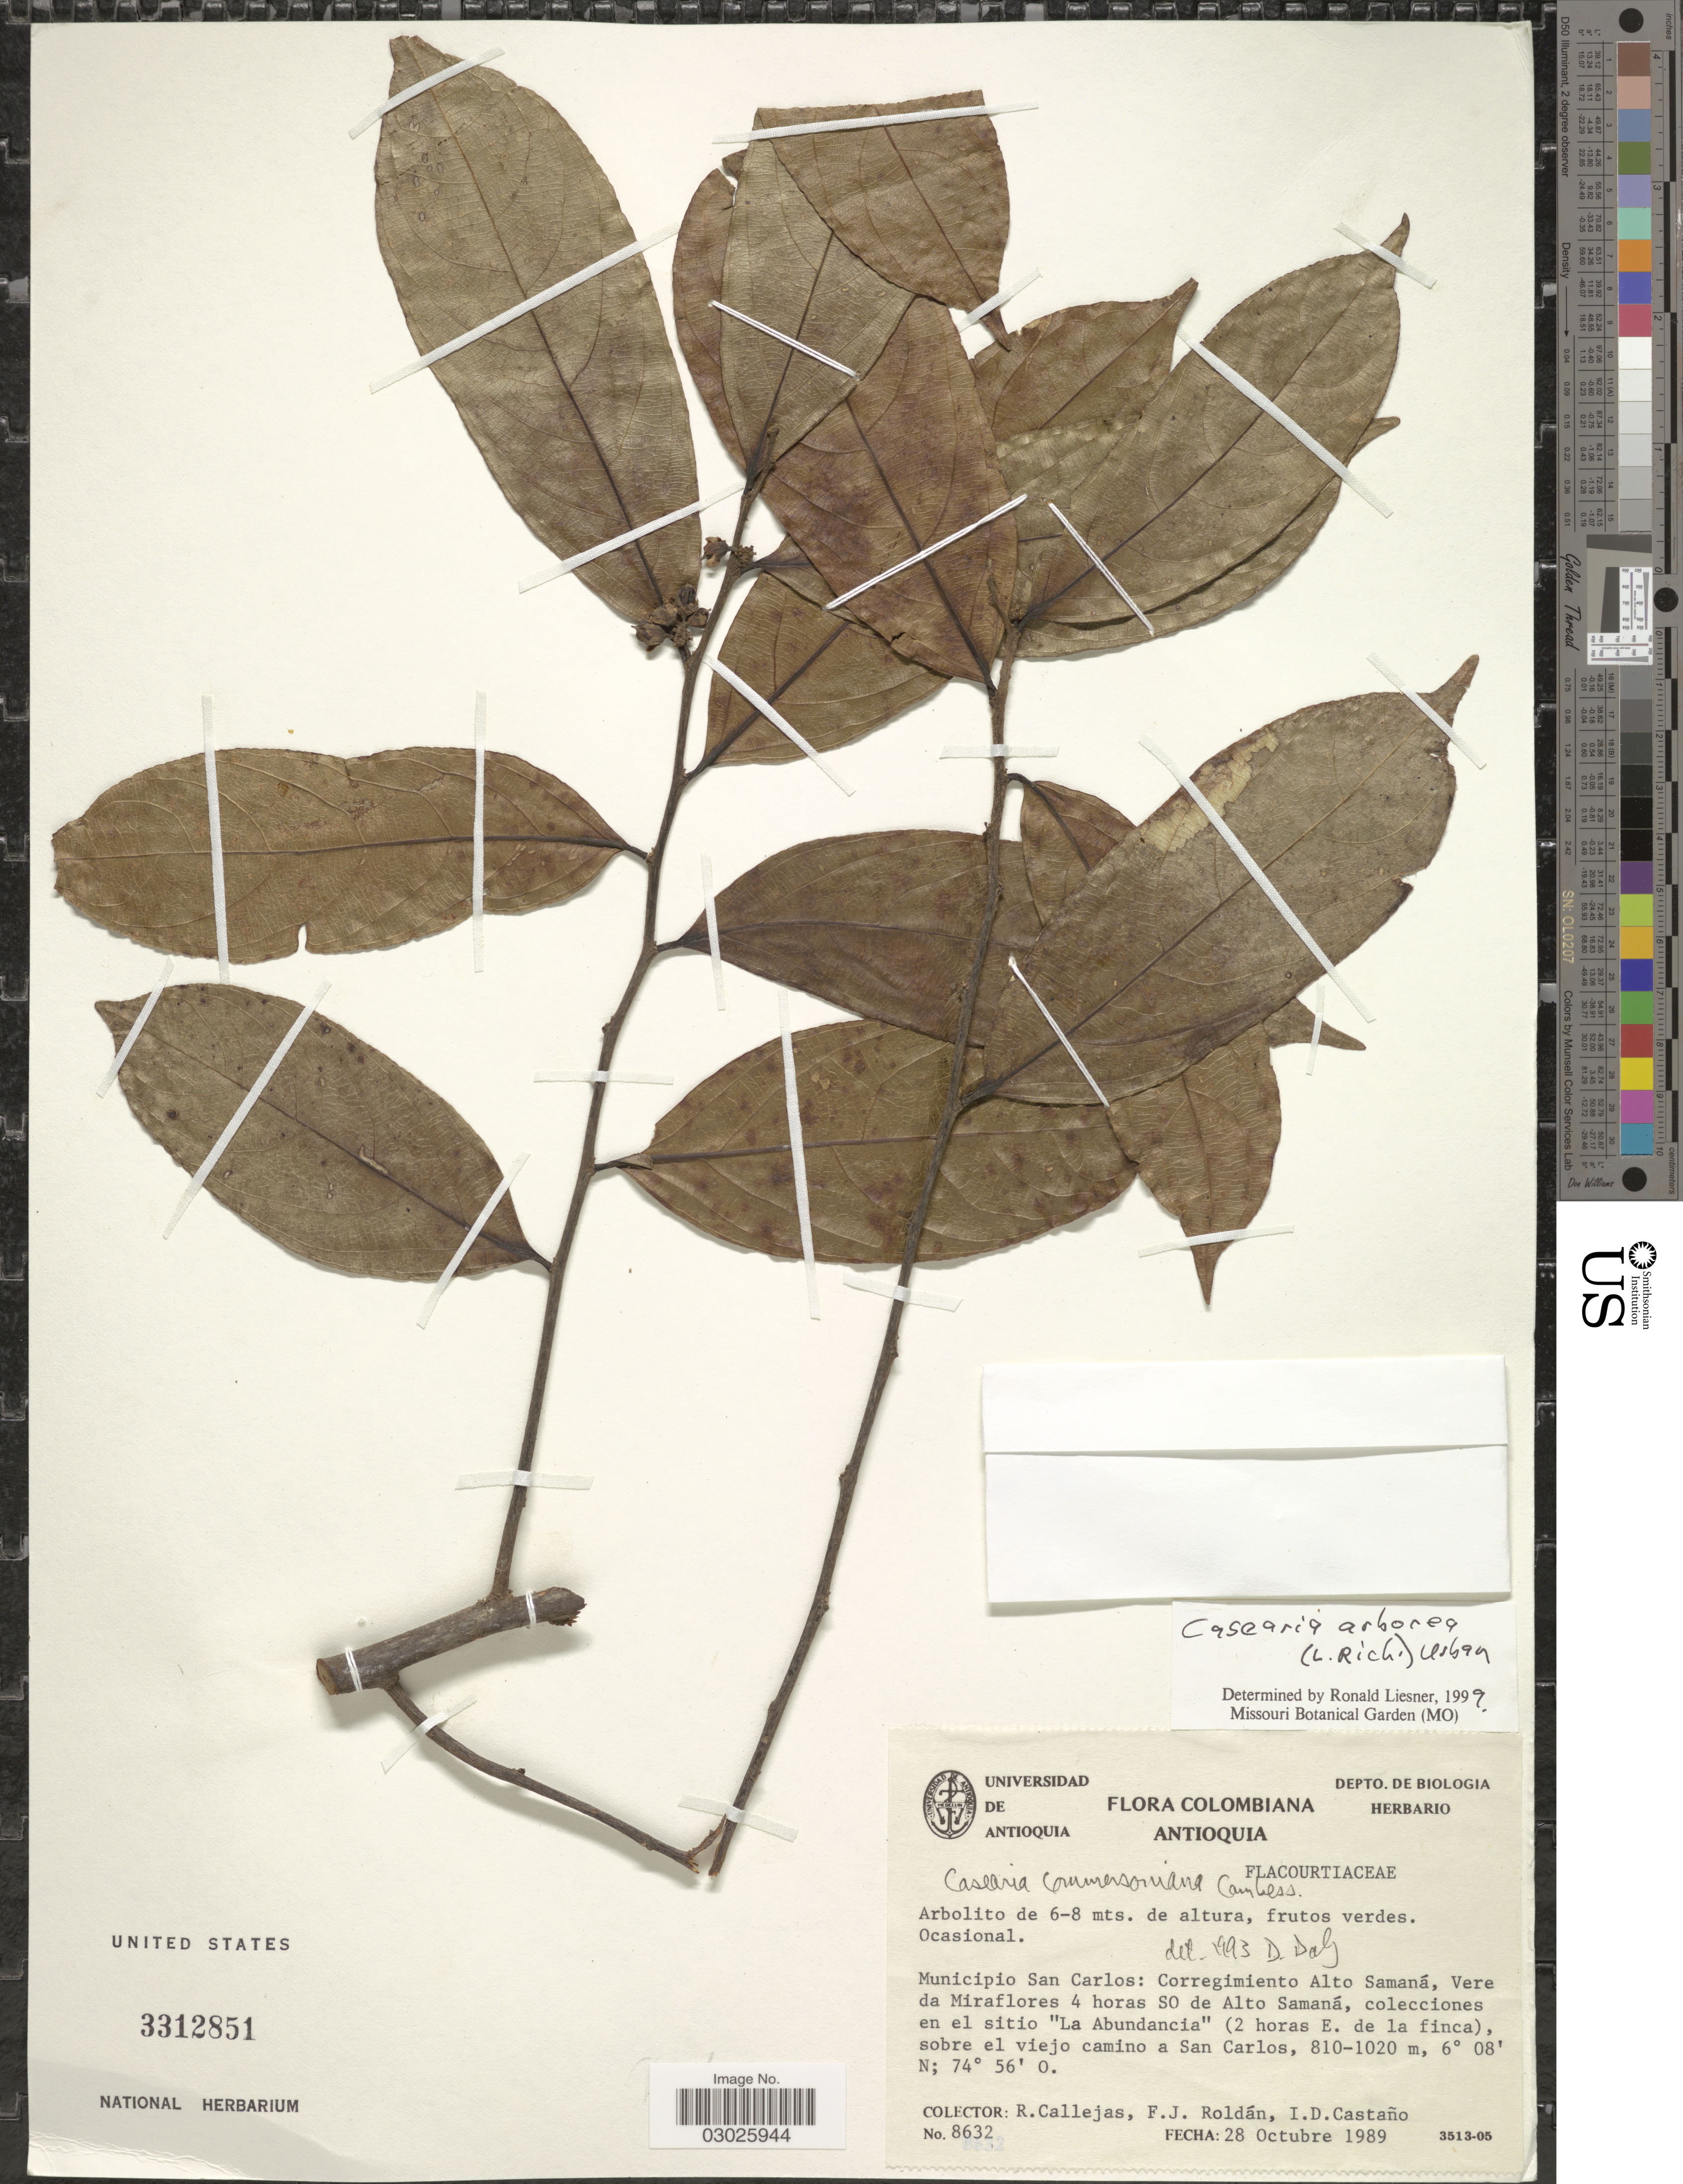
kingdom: Plantae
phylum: Tracheophyta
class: Magnoliopsida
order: Malpighiales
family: Salicaceae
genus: Casearia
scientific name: Casearia arborea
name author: (Rich.) Urb.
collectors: R. Callejas, F. J. Roldán & I. Castaño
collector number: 8632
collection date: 1989-10-28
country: Colombia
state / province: Antioquia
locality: Municipio San Carlos: Corregimiento Alto Samaná, Vere da Miraflores 4 horas SO de Alto Samaná, colecciones en el sitio "La Abundancia" (2 horas E. de la finca), sobre el viejo camino a San Carlos.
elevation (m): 810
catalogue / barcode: US 3312851